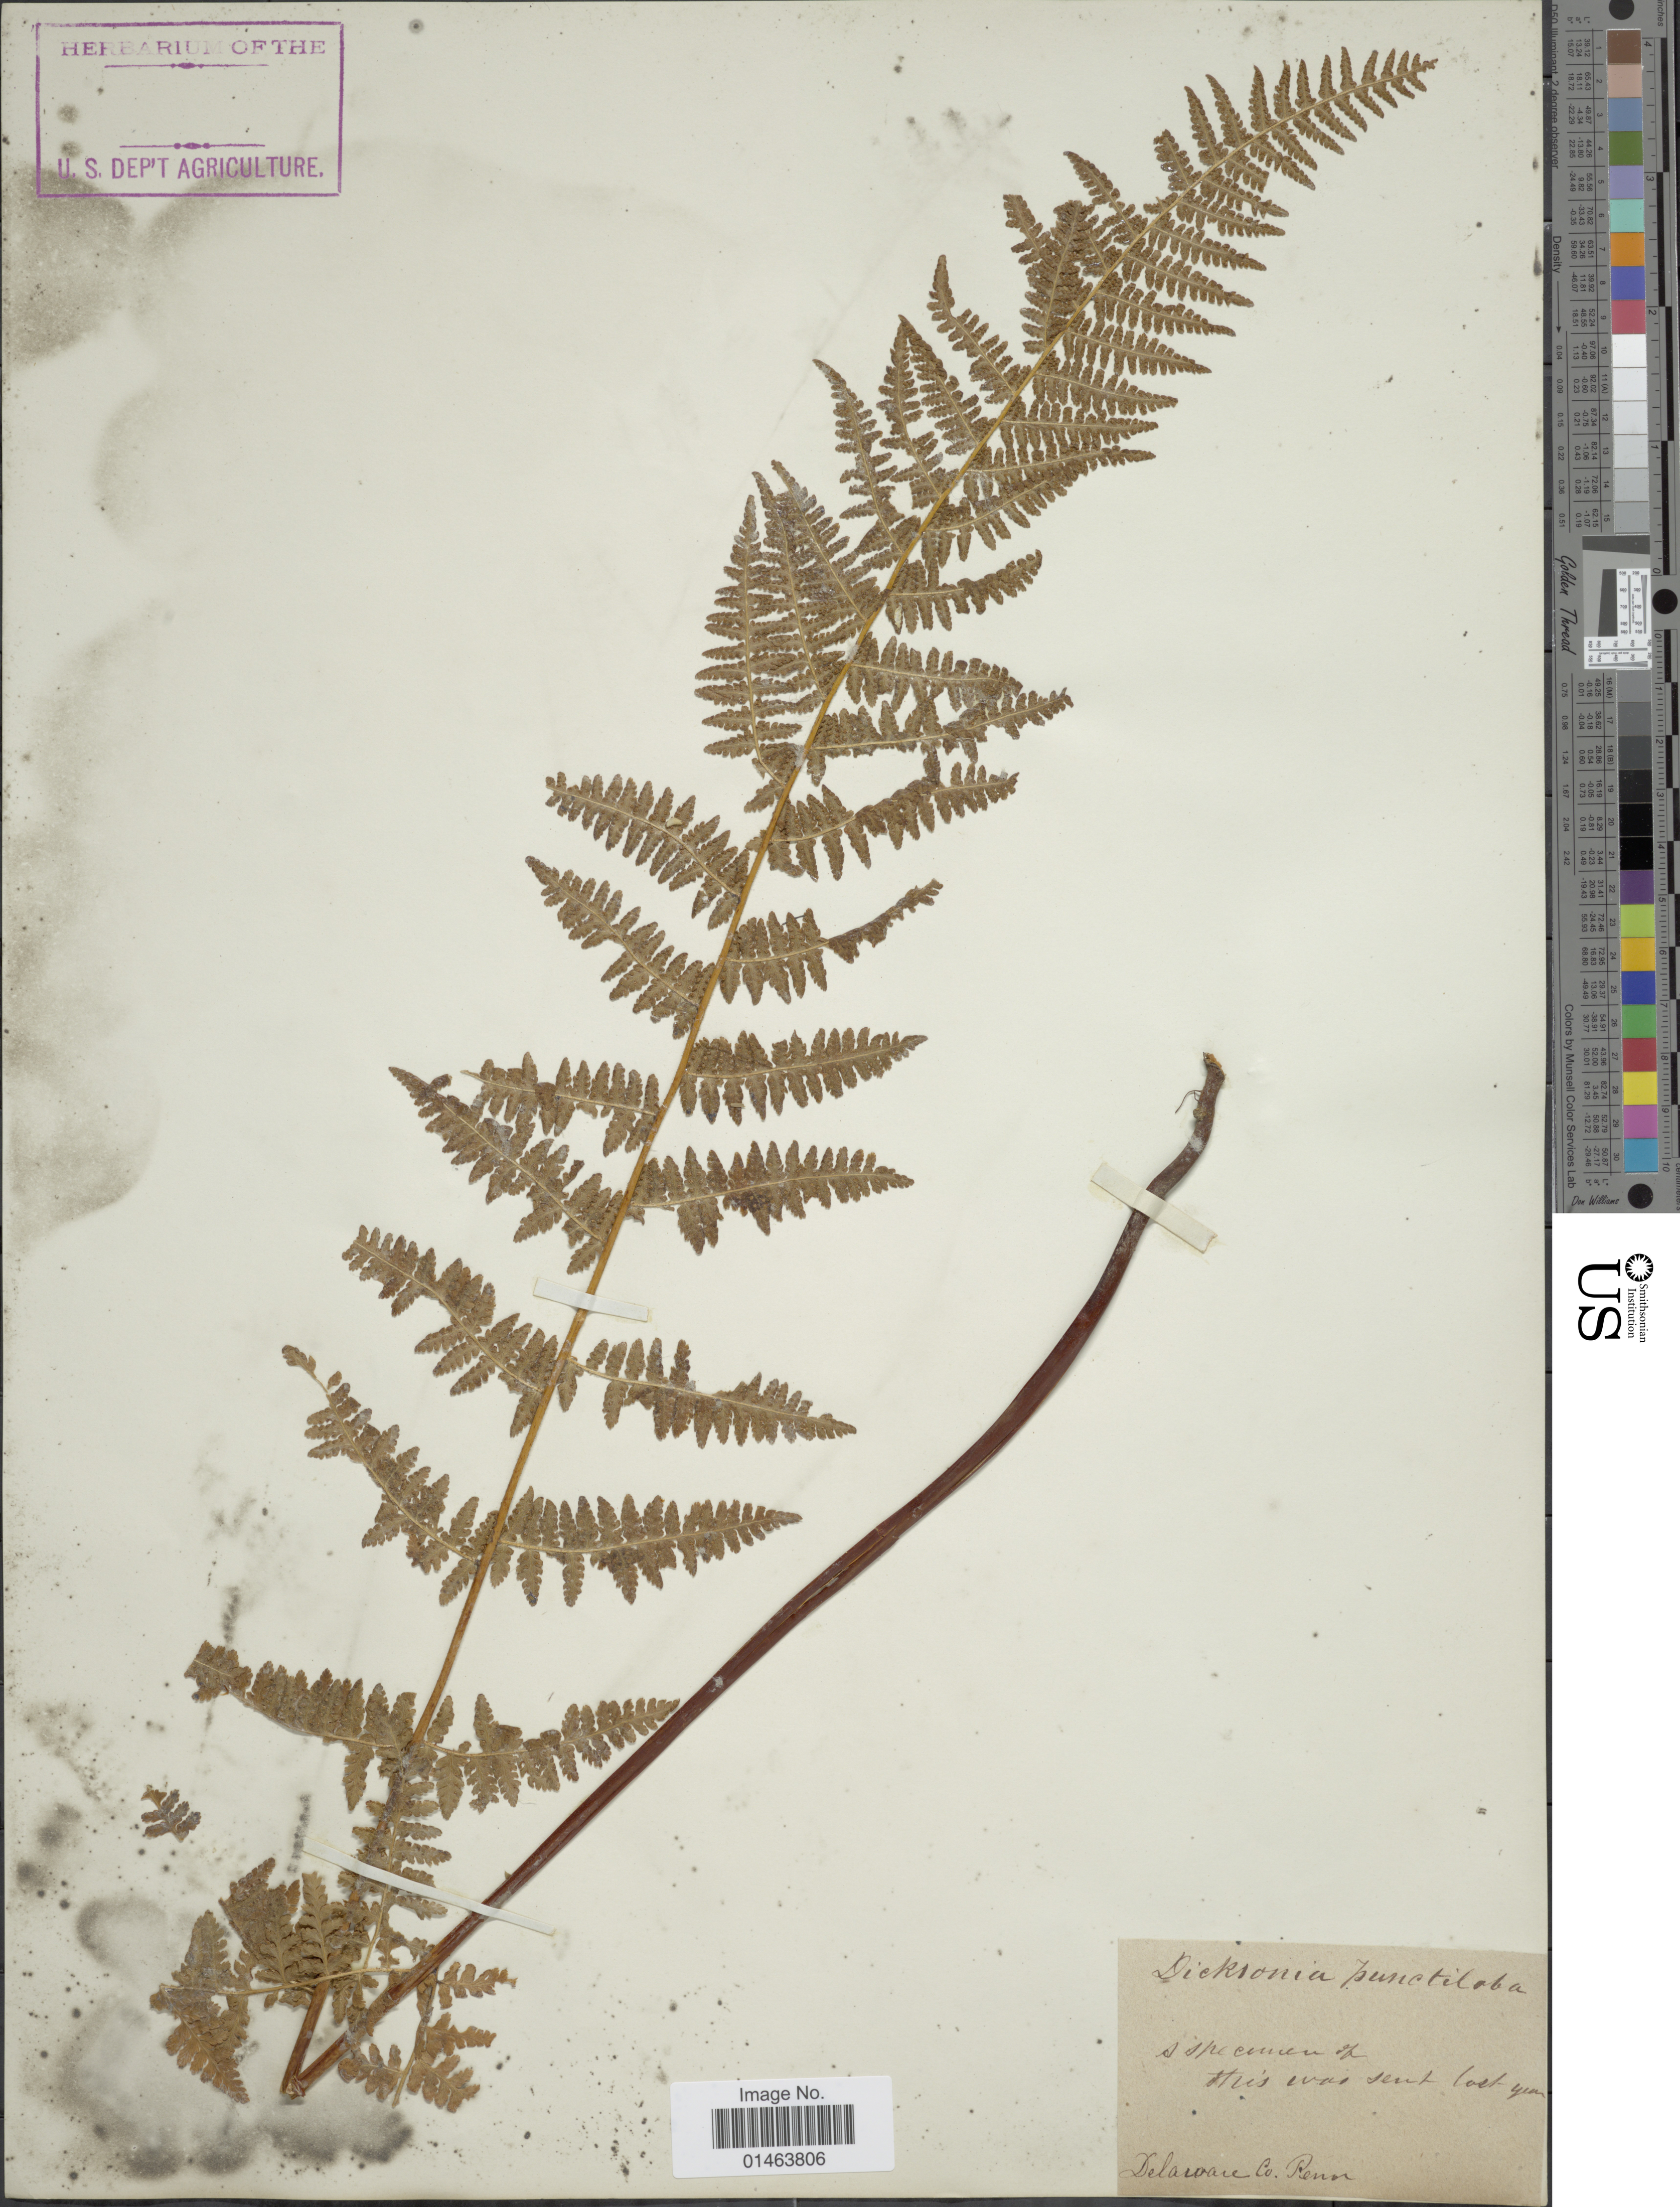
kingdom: Plantae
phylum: Tracheophyta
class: Polypodiopsida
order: Polypodiales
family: Dennstaedtiaceae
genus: Dennstaedtia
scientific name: Dennstaedtia punctilobula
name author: (Michx.) T. Moore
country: United States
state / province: Pennsylvania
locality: Delaware Co.